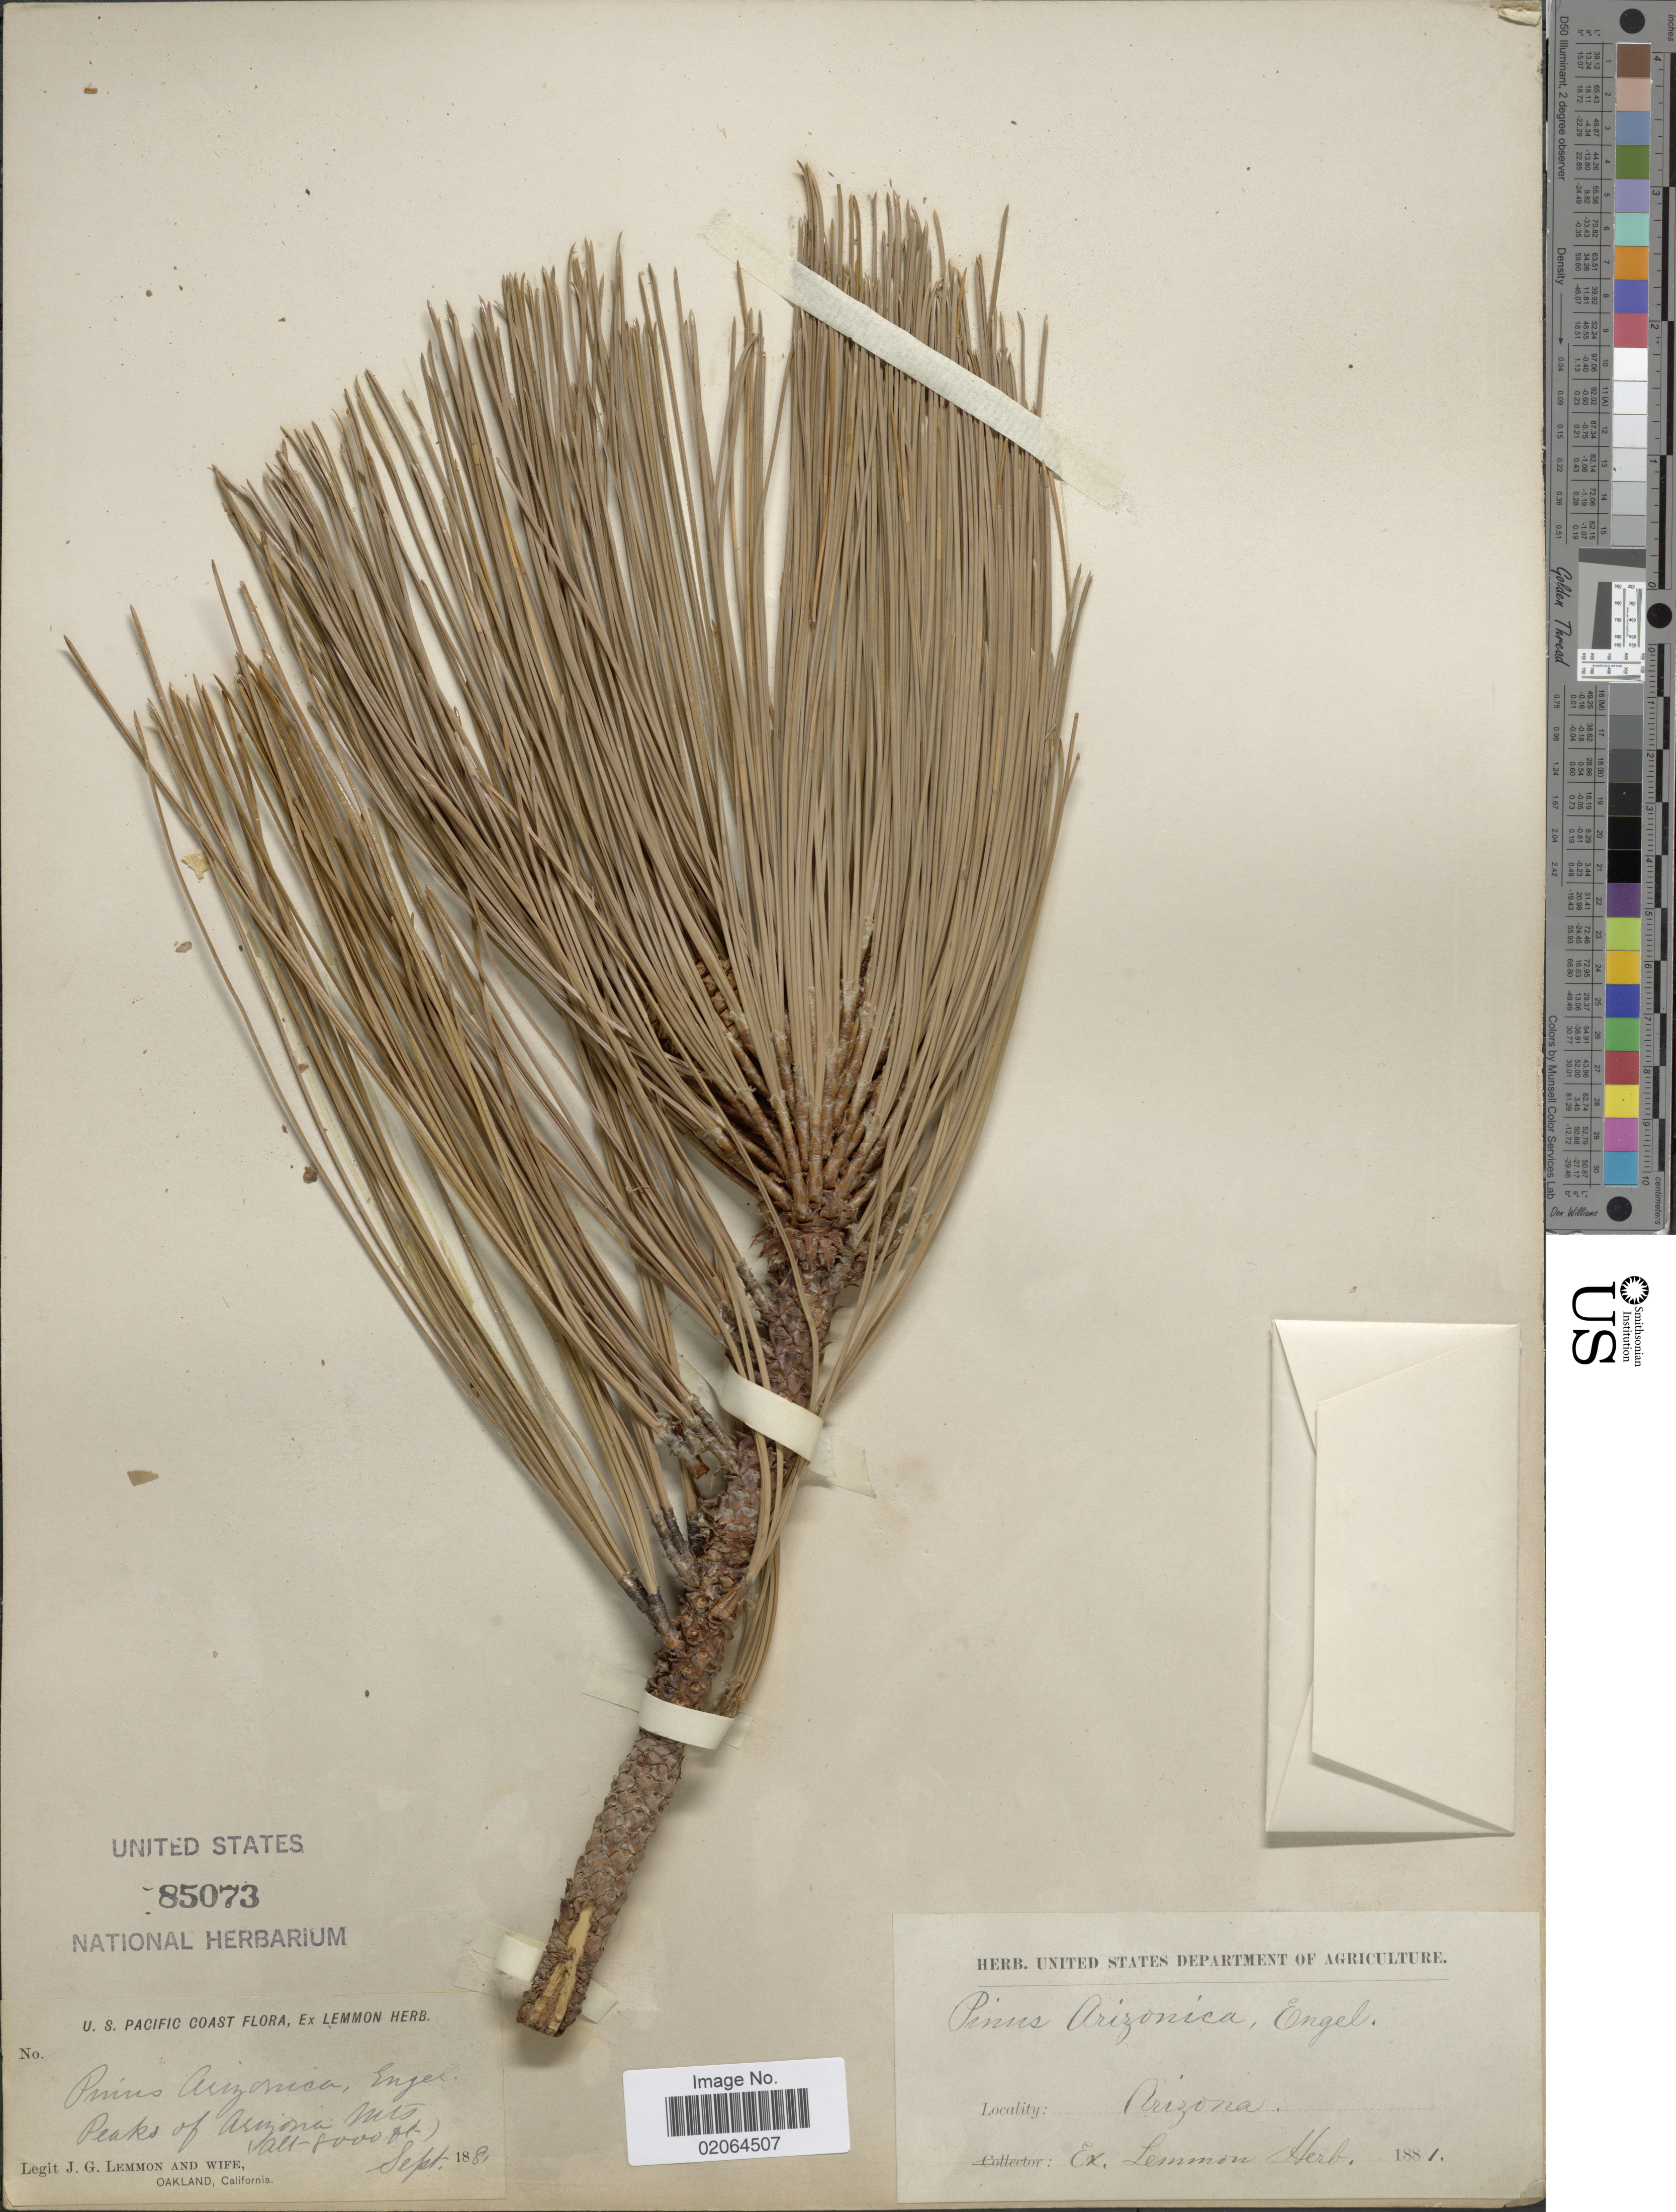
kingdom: Plantae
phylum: Tracheophyta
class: Pinopsida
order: Pinales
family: Pinaceae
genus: Pinus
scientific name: Pinus ponderosa var. arizonica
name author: (Engelm.) Shaw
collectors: J. Lemmon & Mrs. J. G. Lemmon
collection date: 1881-09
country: United States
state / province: Arizona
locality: Peaks of Arizona Mts.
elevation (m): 2438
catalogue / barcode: US 85073